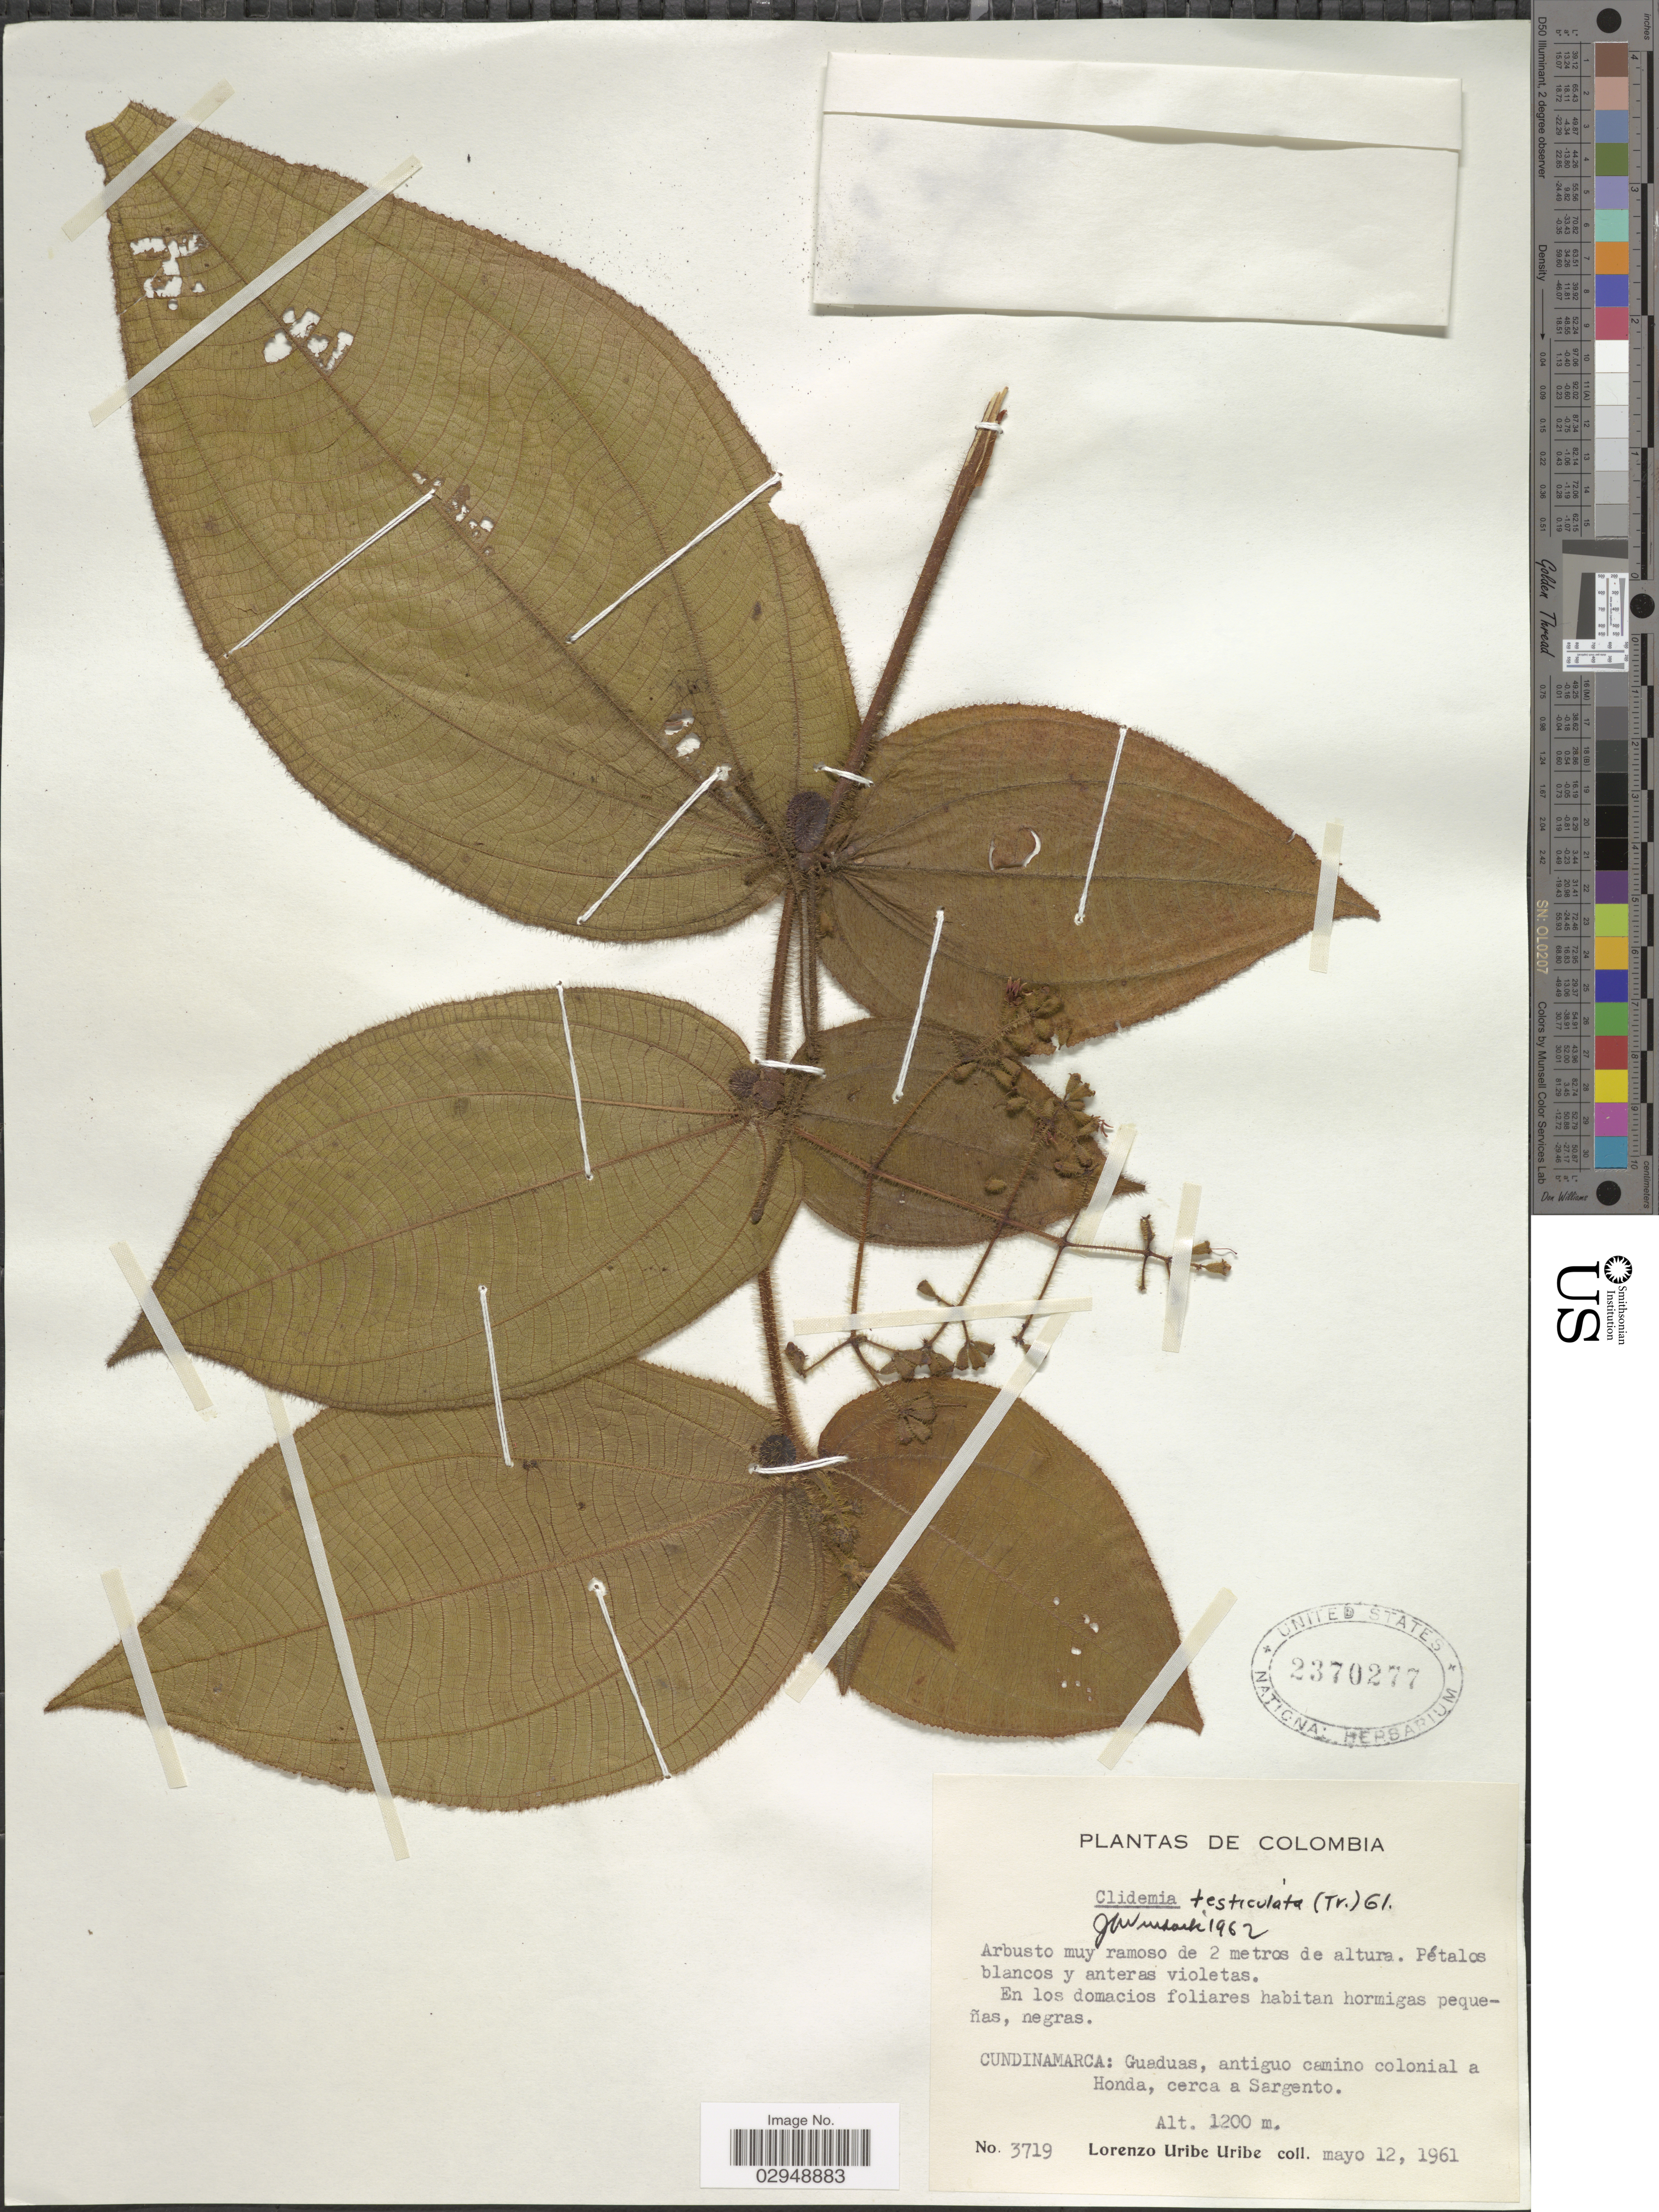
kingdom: Plantae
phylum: Tracheophyta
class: Magnoliopsida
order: Myrtales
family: Melastomataceae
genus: Clidemia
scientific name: Clidemia ciliata var. testiculata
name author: (Triana) L. Uribe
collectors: L. Uribe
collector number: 3719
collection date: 1961-05-12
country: Colombia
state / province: Cundinamarca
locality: Guaduas, antiguo camino colonial a Honda, cerca a Sargento.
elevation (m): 1200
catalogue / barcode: US 2370277